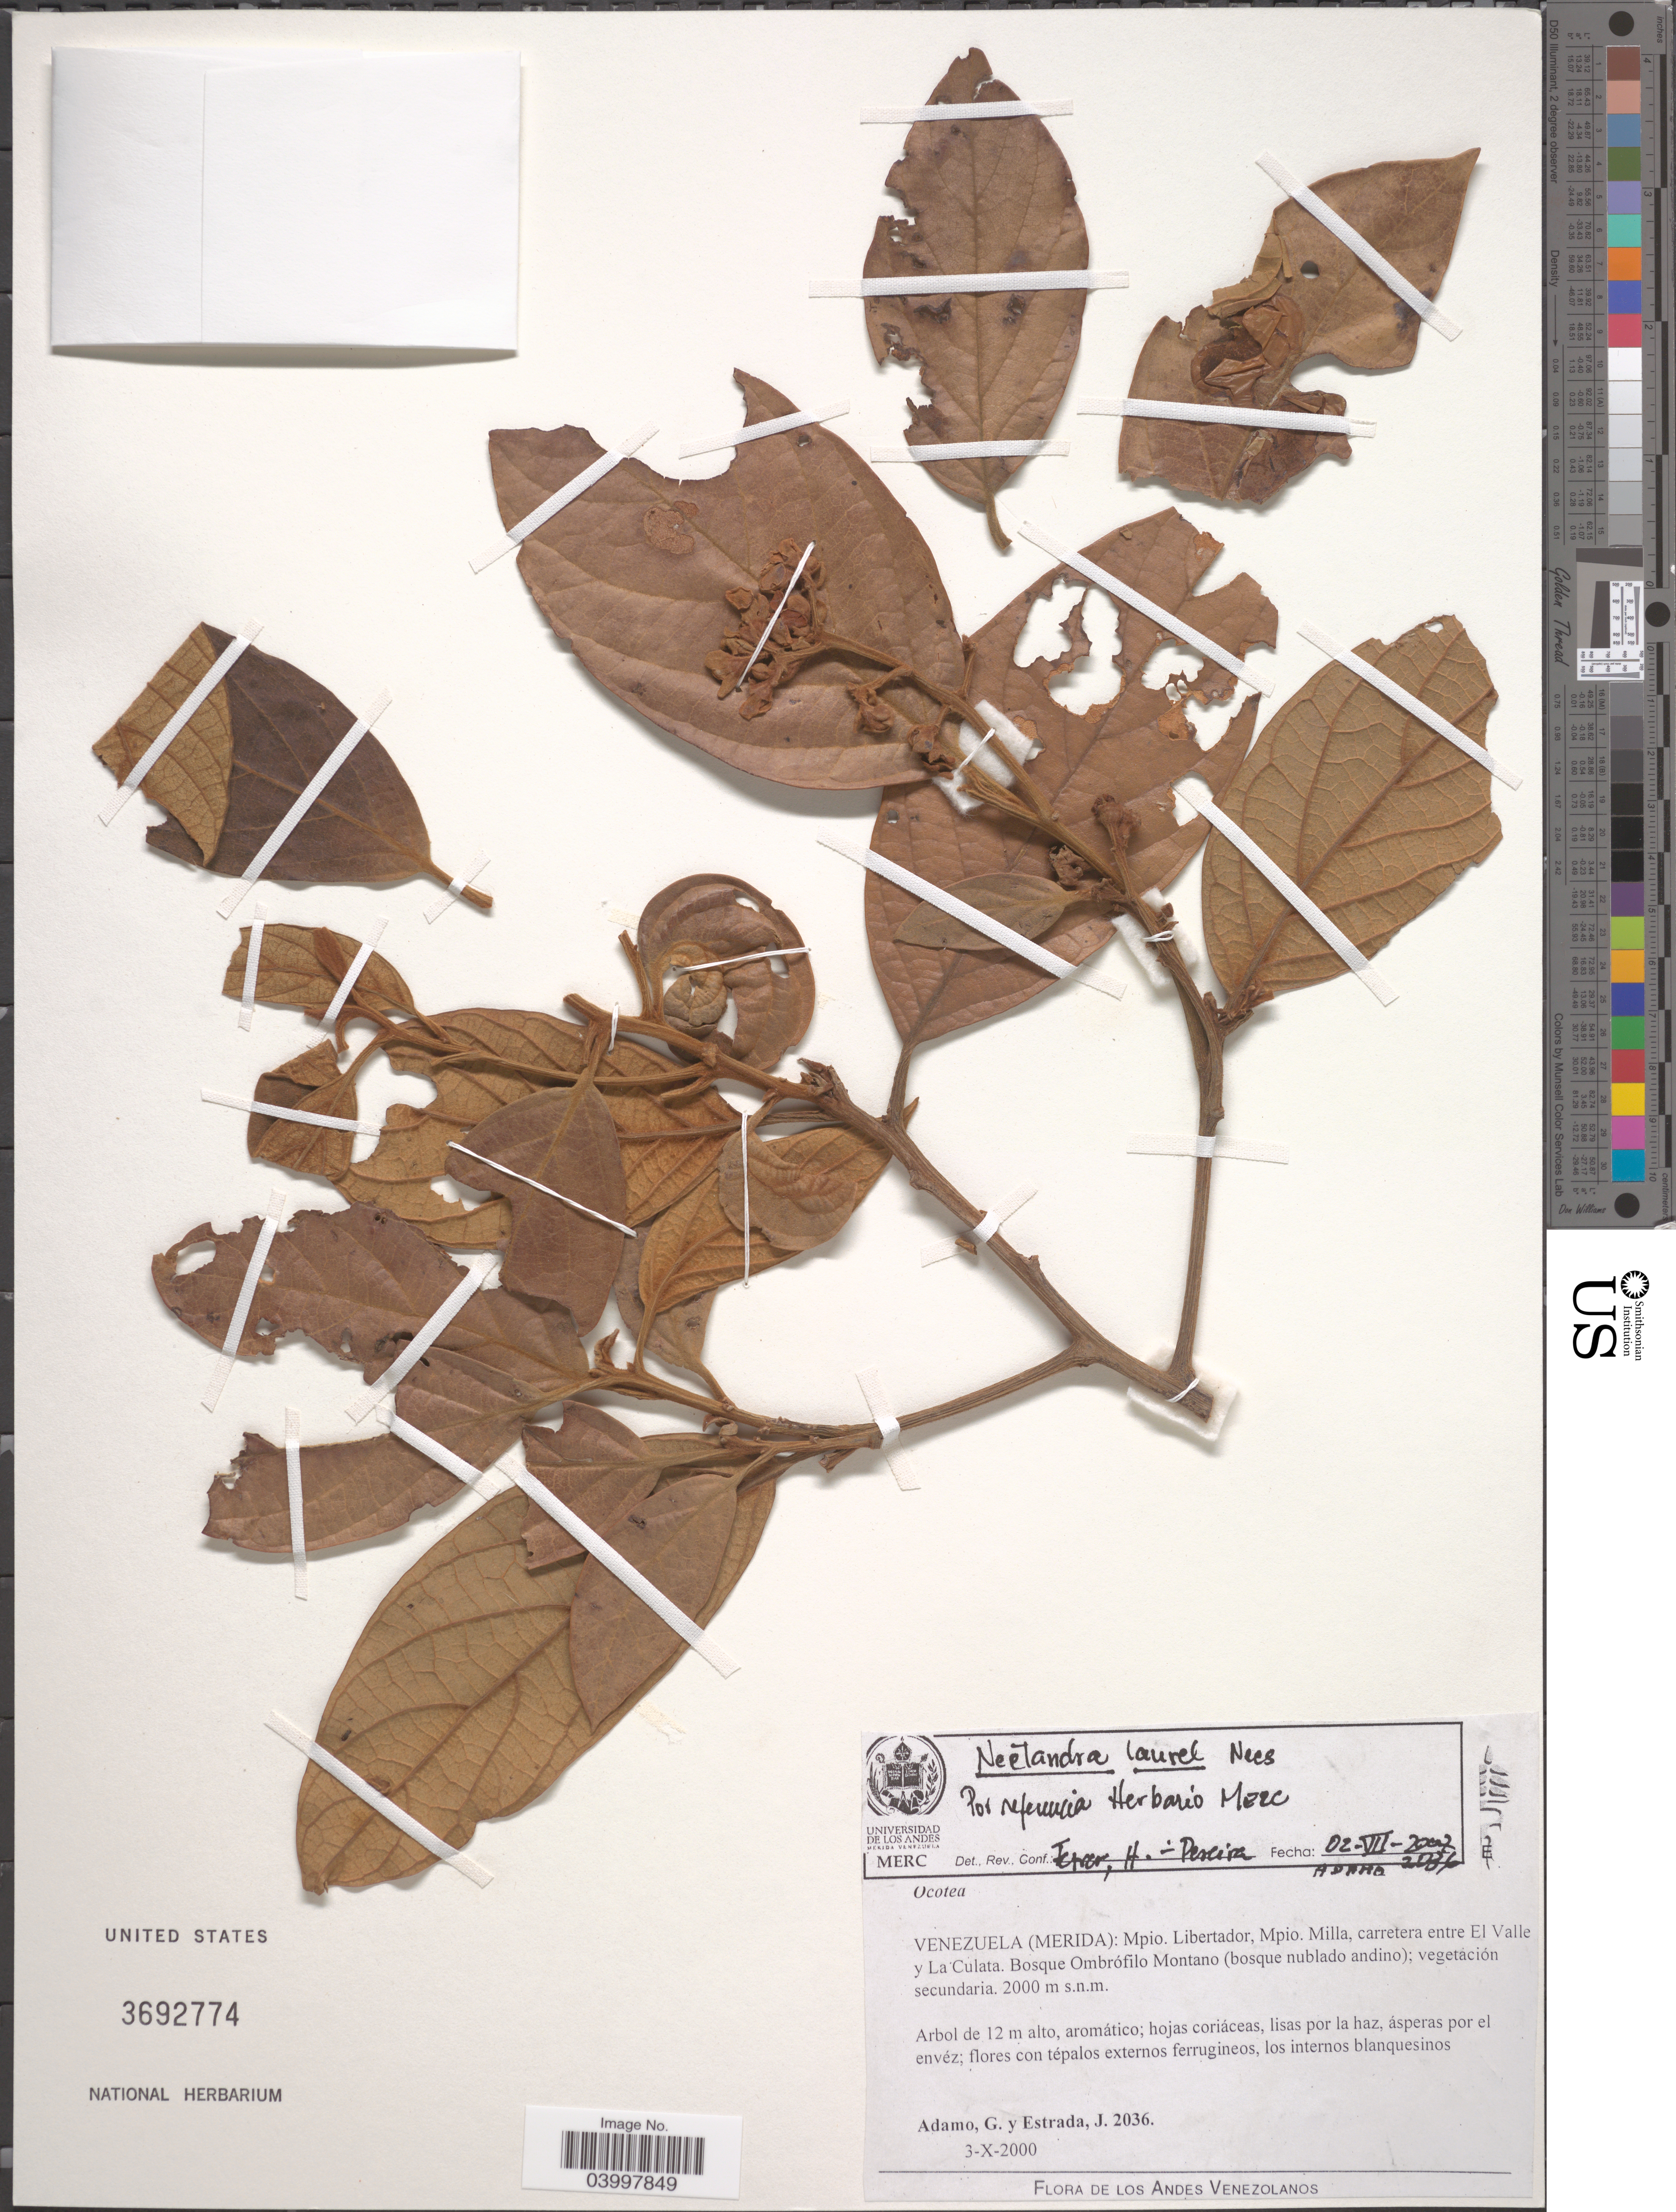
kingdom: Plantae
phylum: Tracheophyta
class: Magnoliopsida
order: Laurales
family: Lauraceae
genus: Nectandra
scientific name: Nectandra laurel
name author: Nees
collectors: G. Adamo & J. Estrada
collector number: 2036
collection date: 2000-10-03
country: Venezuela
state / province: Merida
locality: Mpio. Libertador, Mpio. Milla, carretera entre El Valle y La Culata. Bosque Ombrófilo Montano (bosque nublado andino); vegetación secundaria.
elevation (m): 2000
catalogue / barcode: US 3692774